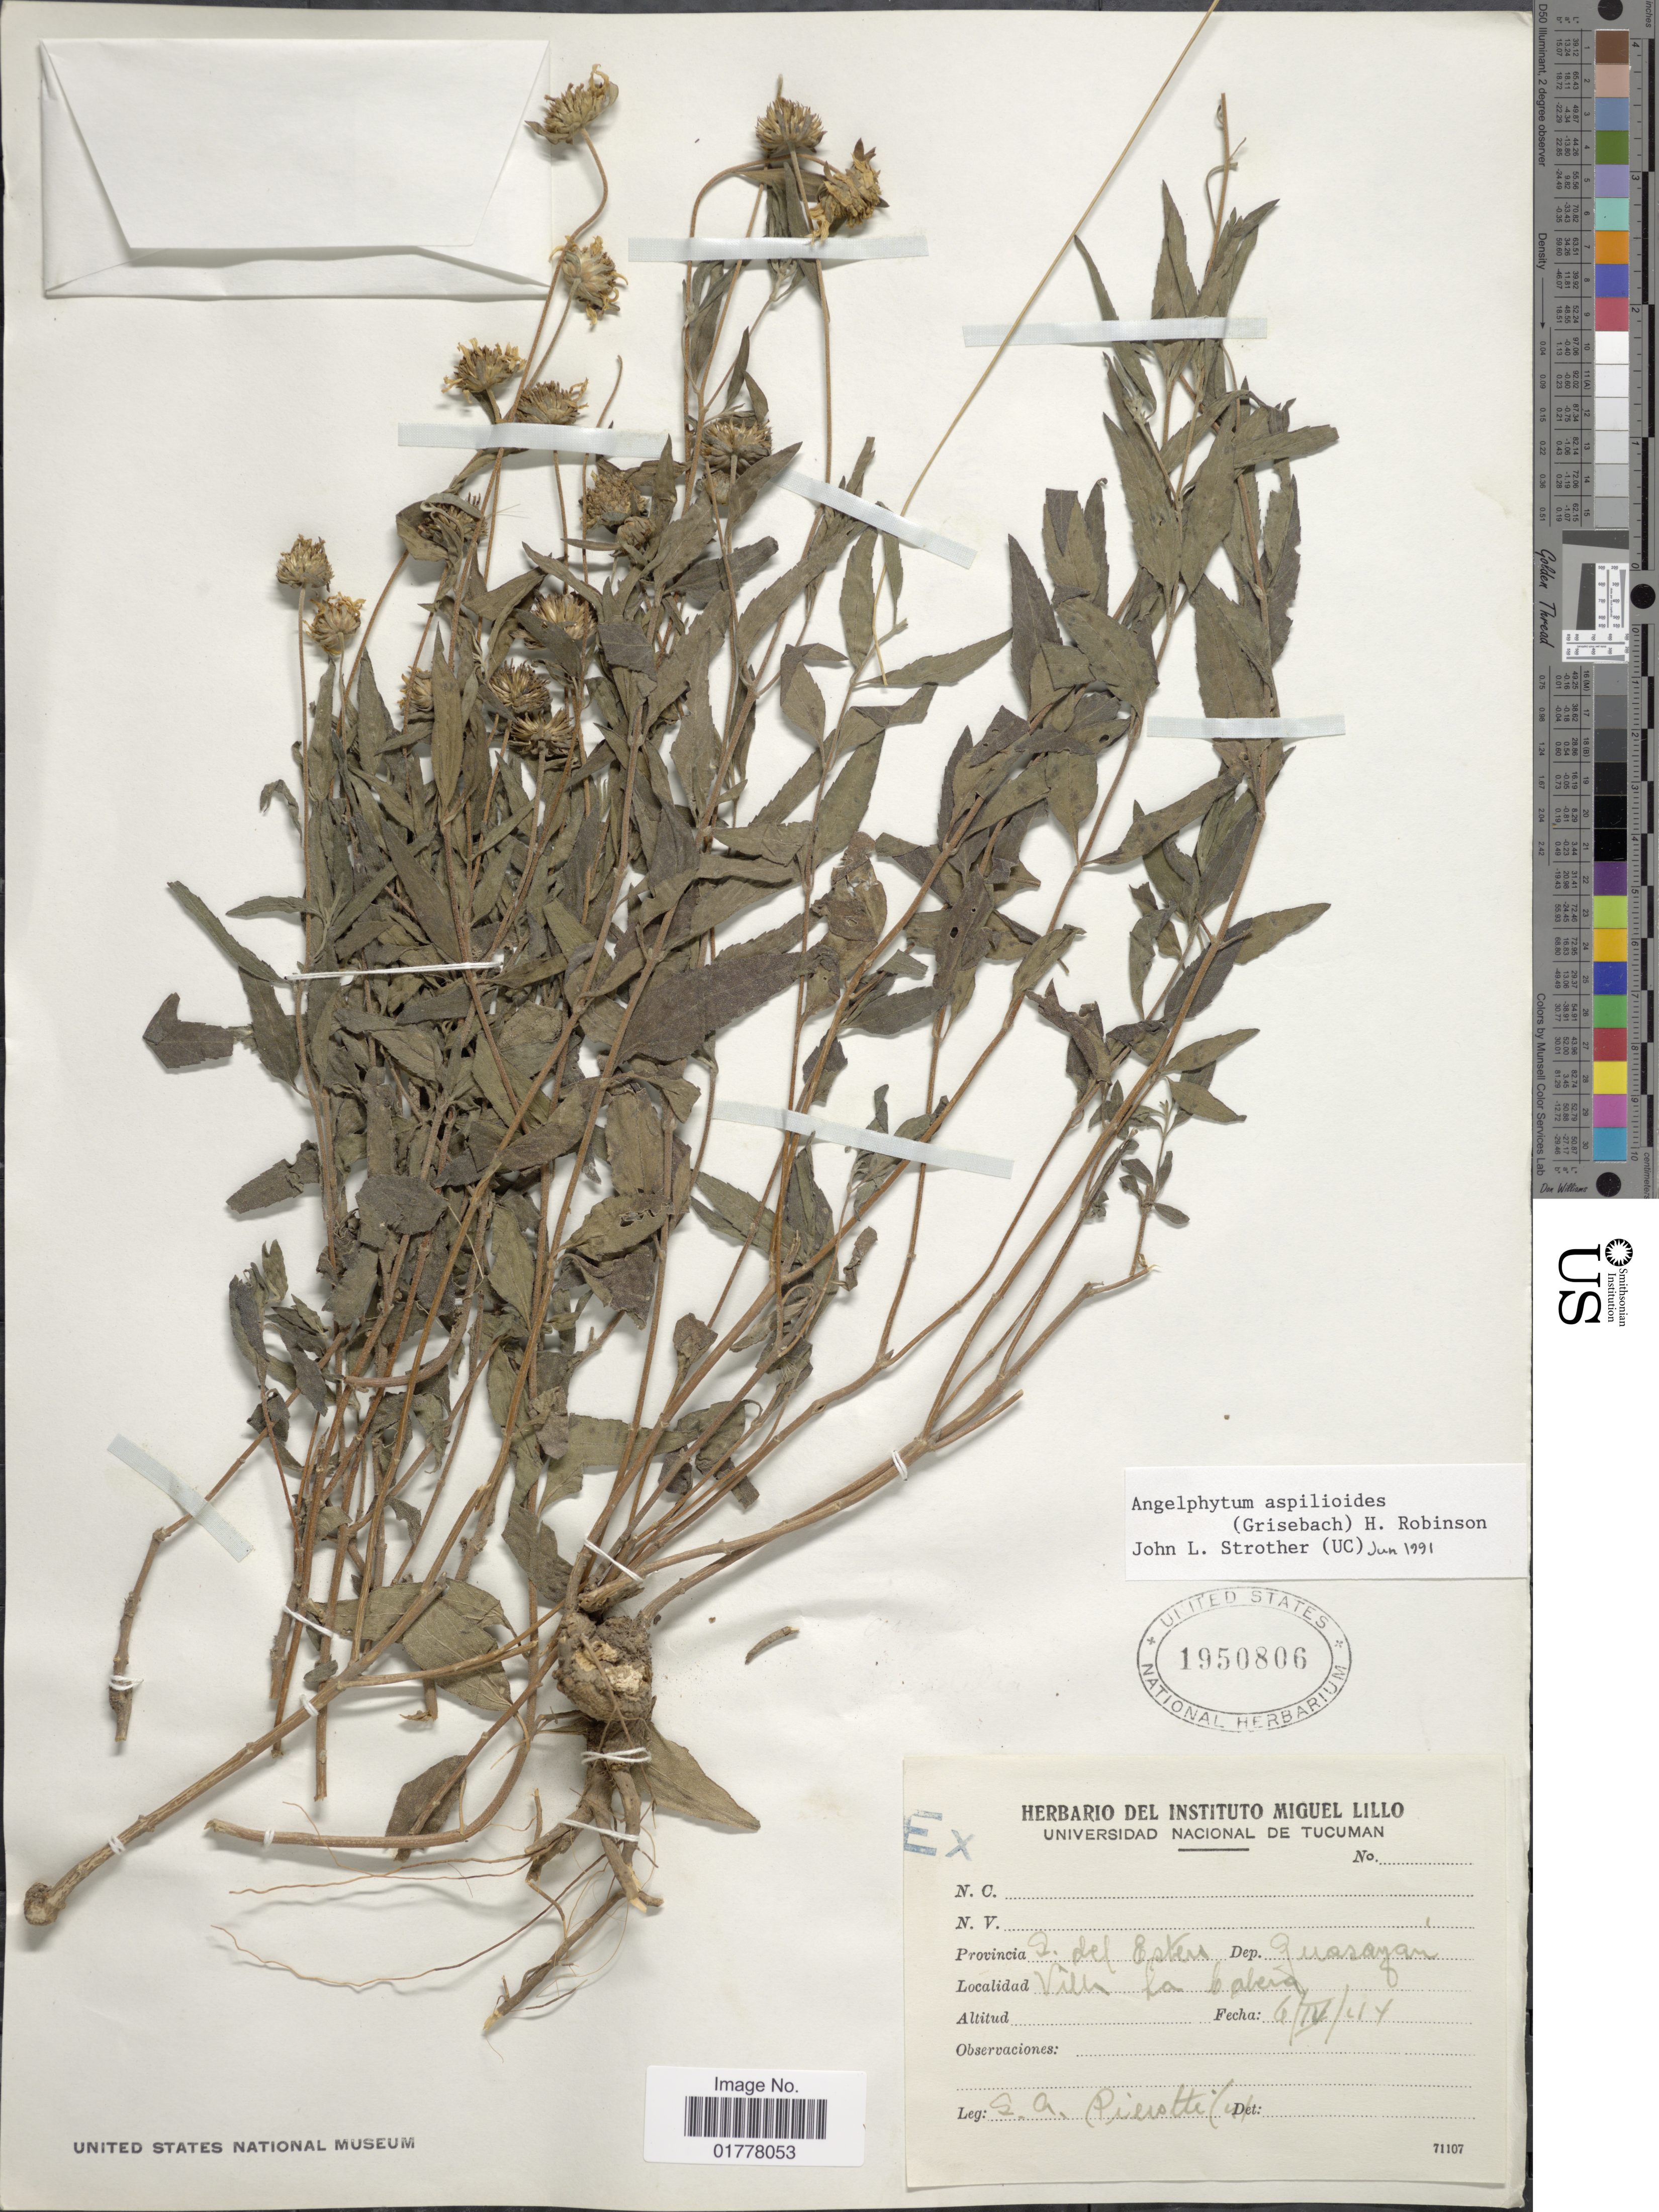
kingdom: Plantae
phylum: Tracheophyta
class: Magnoliopsida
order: Asterales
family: Asteraceae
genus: Angelphytum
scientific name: Angelphytum aspilioides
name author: (Griseb.) H. Rob.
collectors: S. A. Pierotti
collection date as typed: Transcribed d/m/y: 6/4/44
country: Argentina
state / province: Santiago del Estero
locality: Provincia S. del Estero. Dep. Guasayan. Villa La Calera.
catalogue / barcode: US 1950806